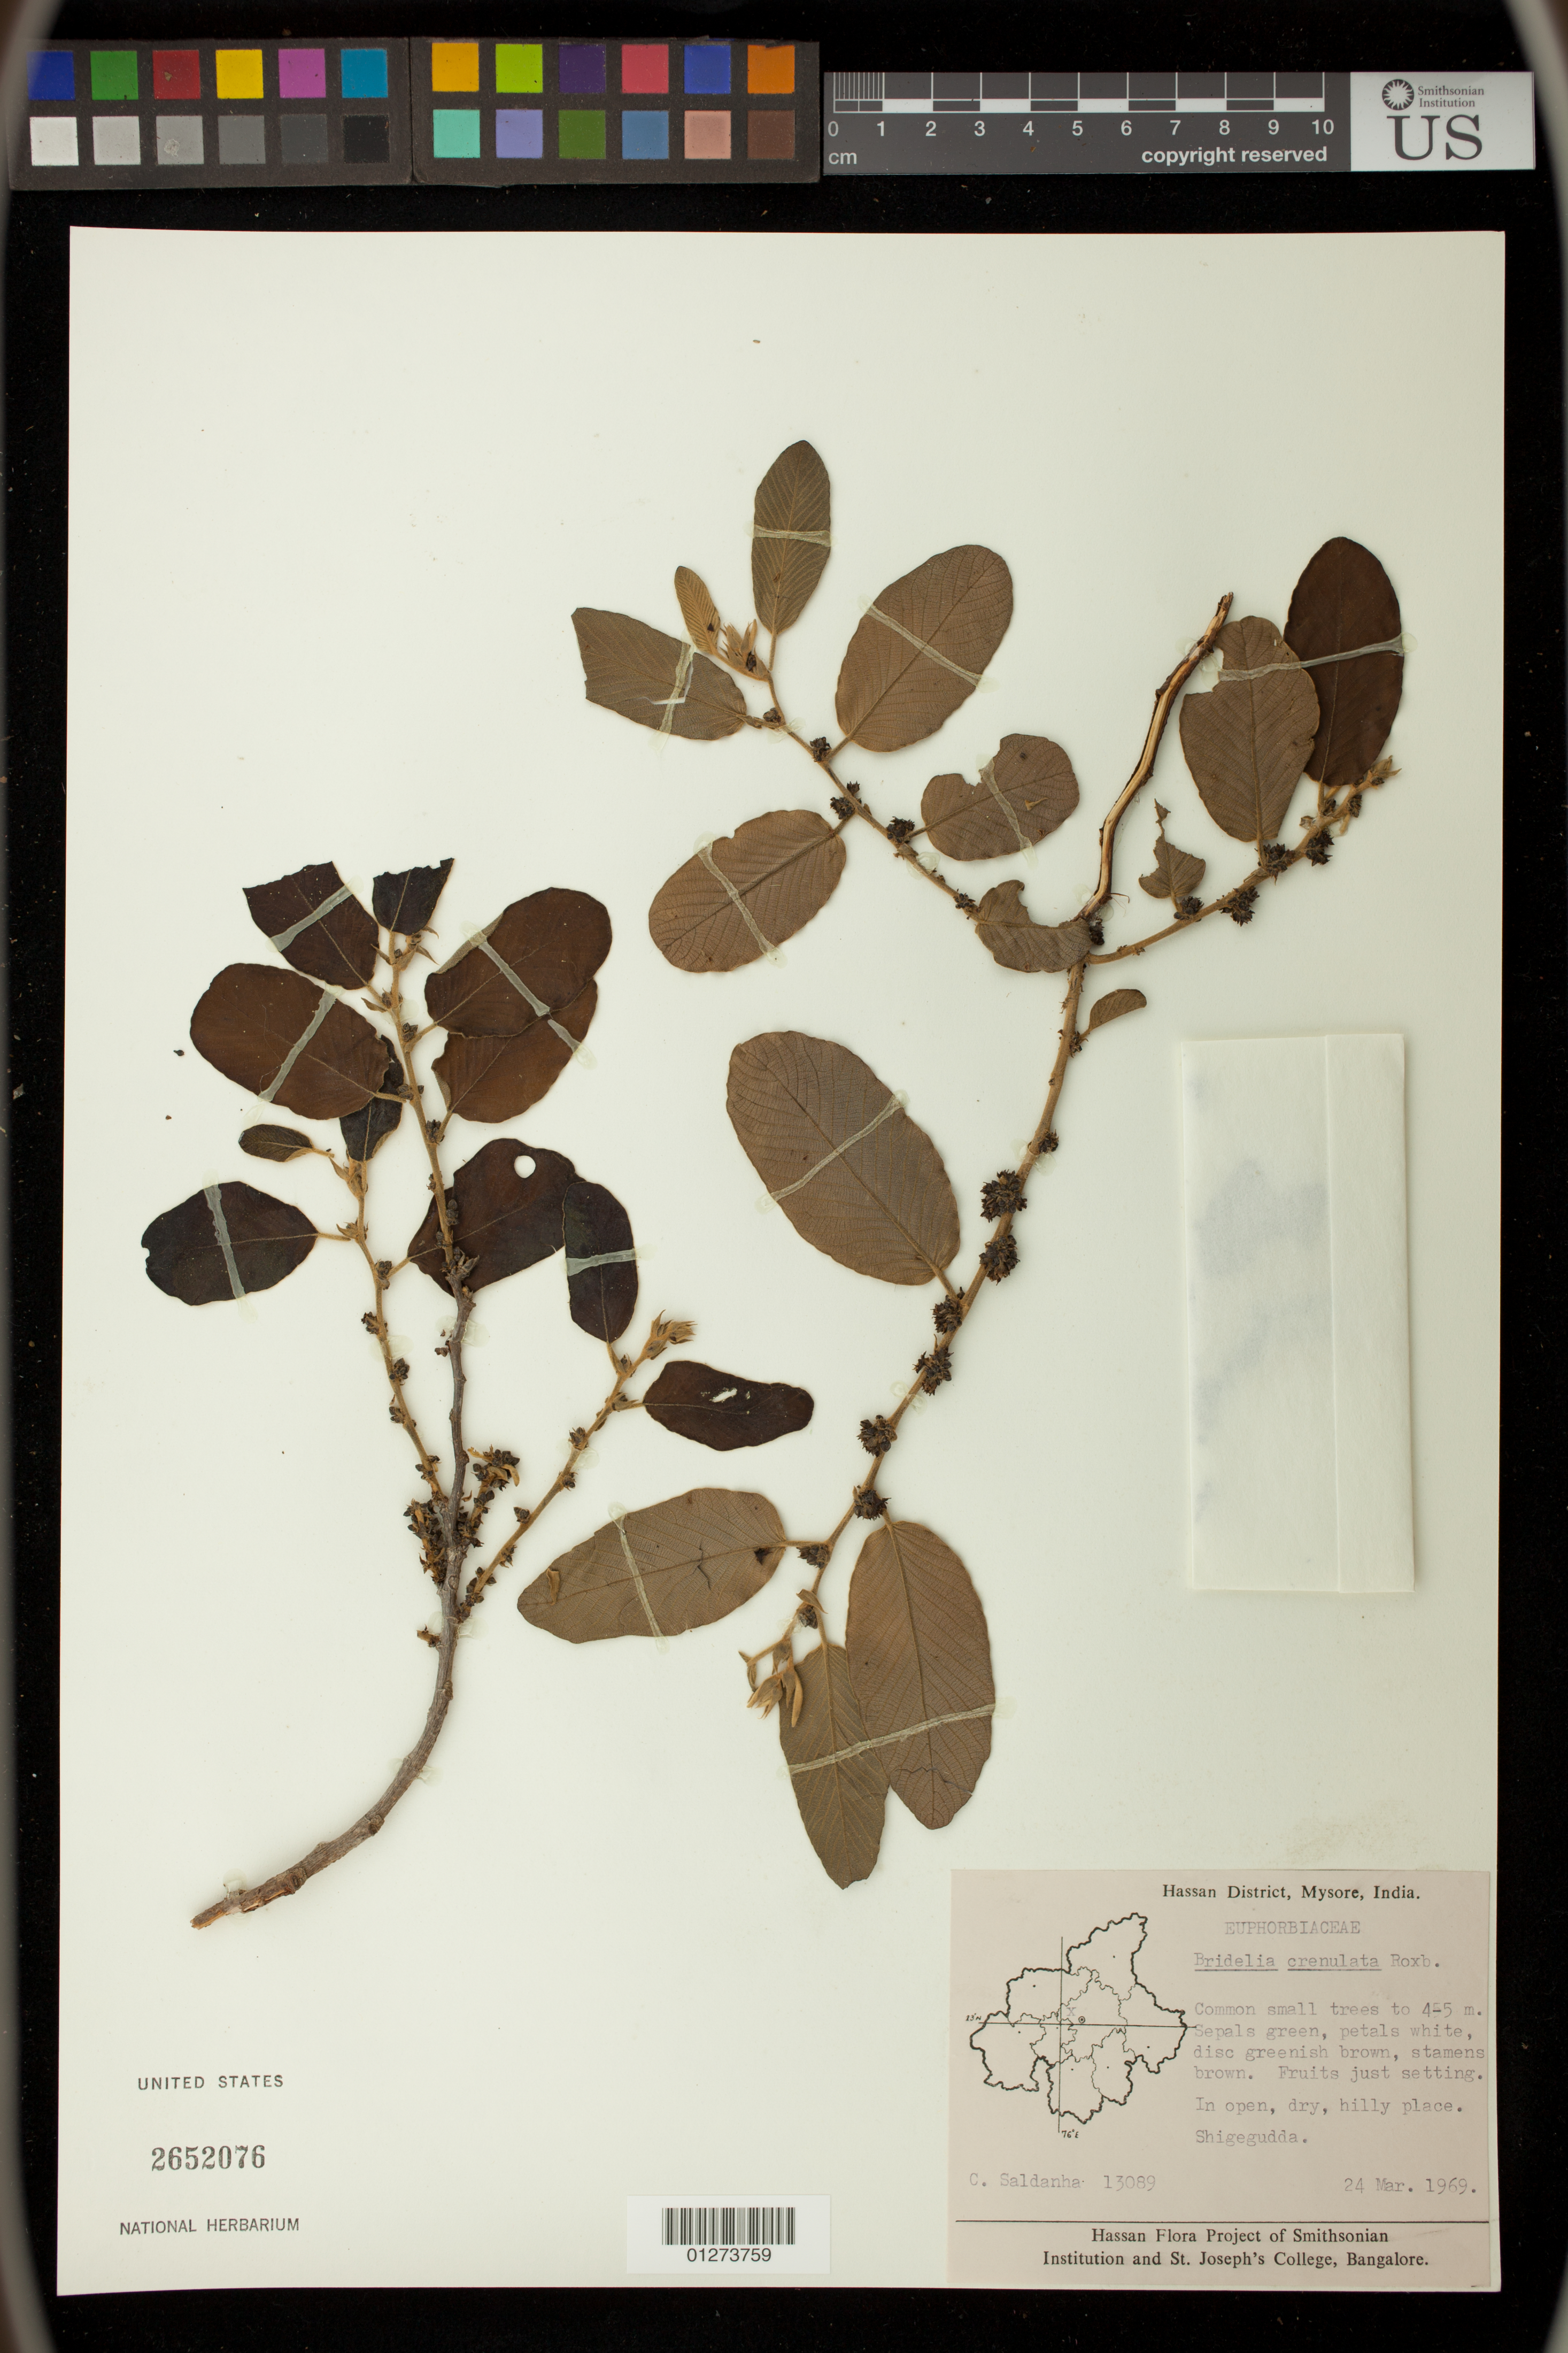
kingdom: Plantae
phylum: Tracheophyta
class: Magnoliopsida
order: Malpighiales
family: Phyllanthaceae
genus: Bridelia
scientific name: Bridelia retusa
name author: (L.) A. Juss.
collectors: C. J. Saldanha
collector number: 13089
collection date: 1969-03-24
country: India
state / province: Karnataka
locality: Shigegudda. Hassan District, Mysore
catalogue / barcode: US 2652076